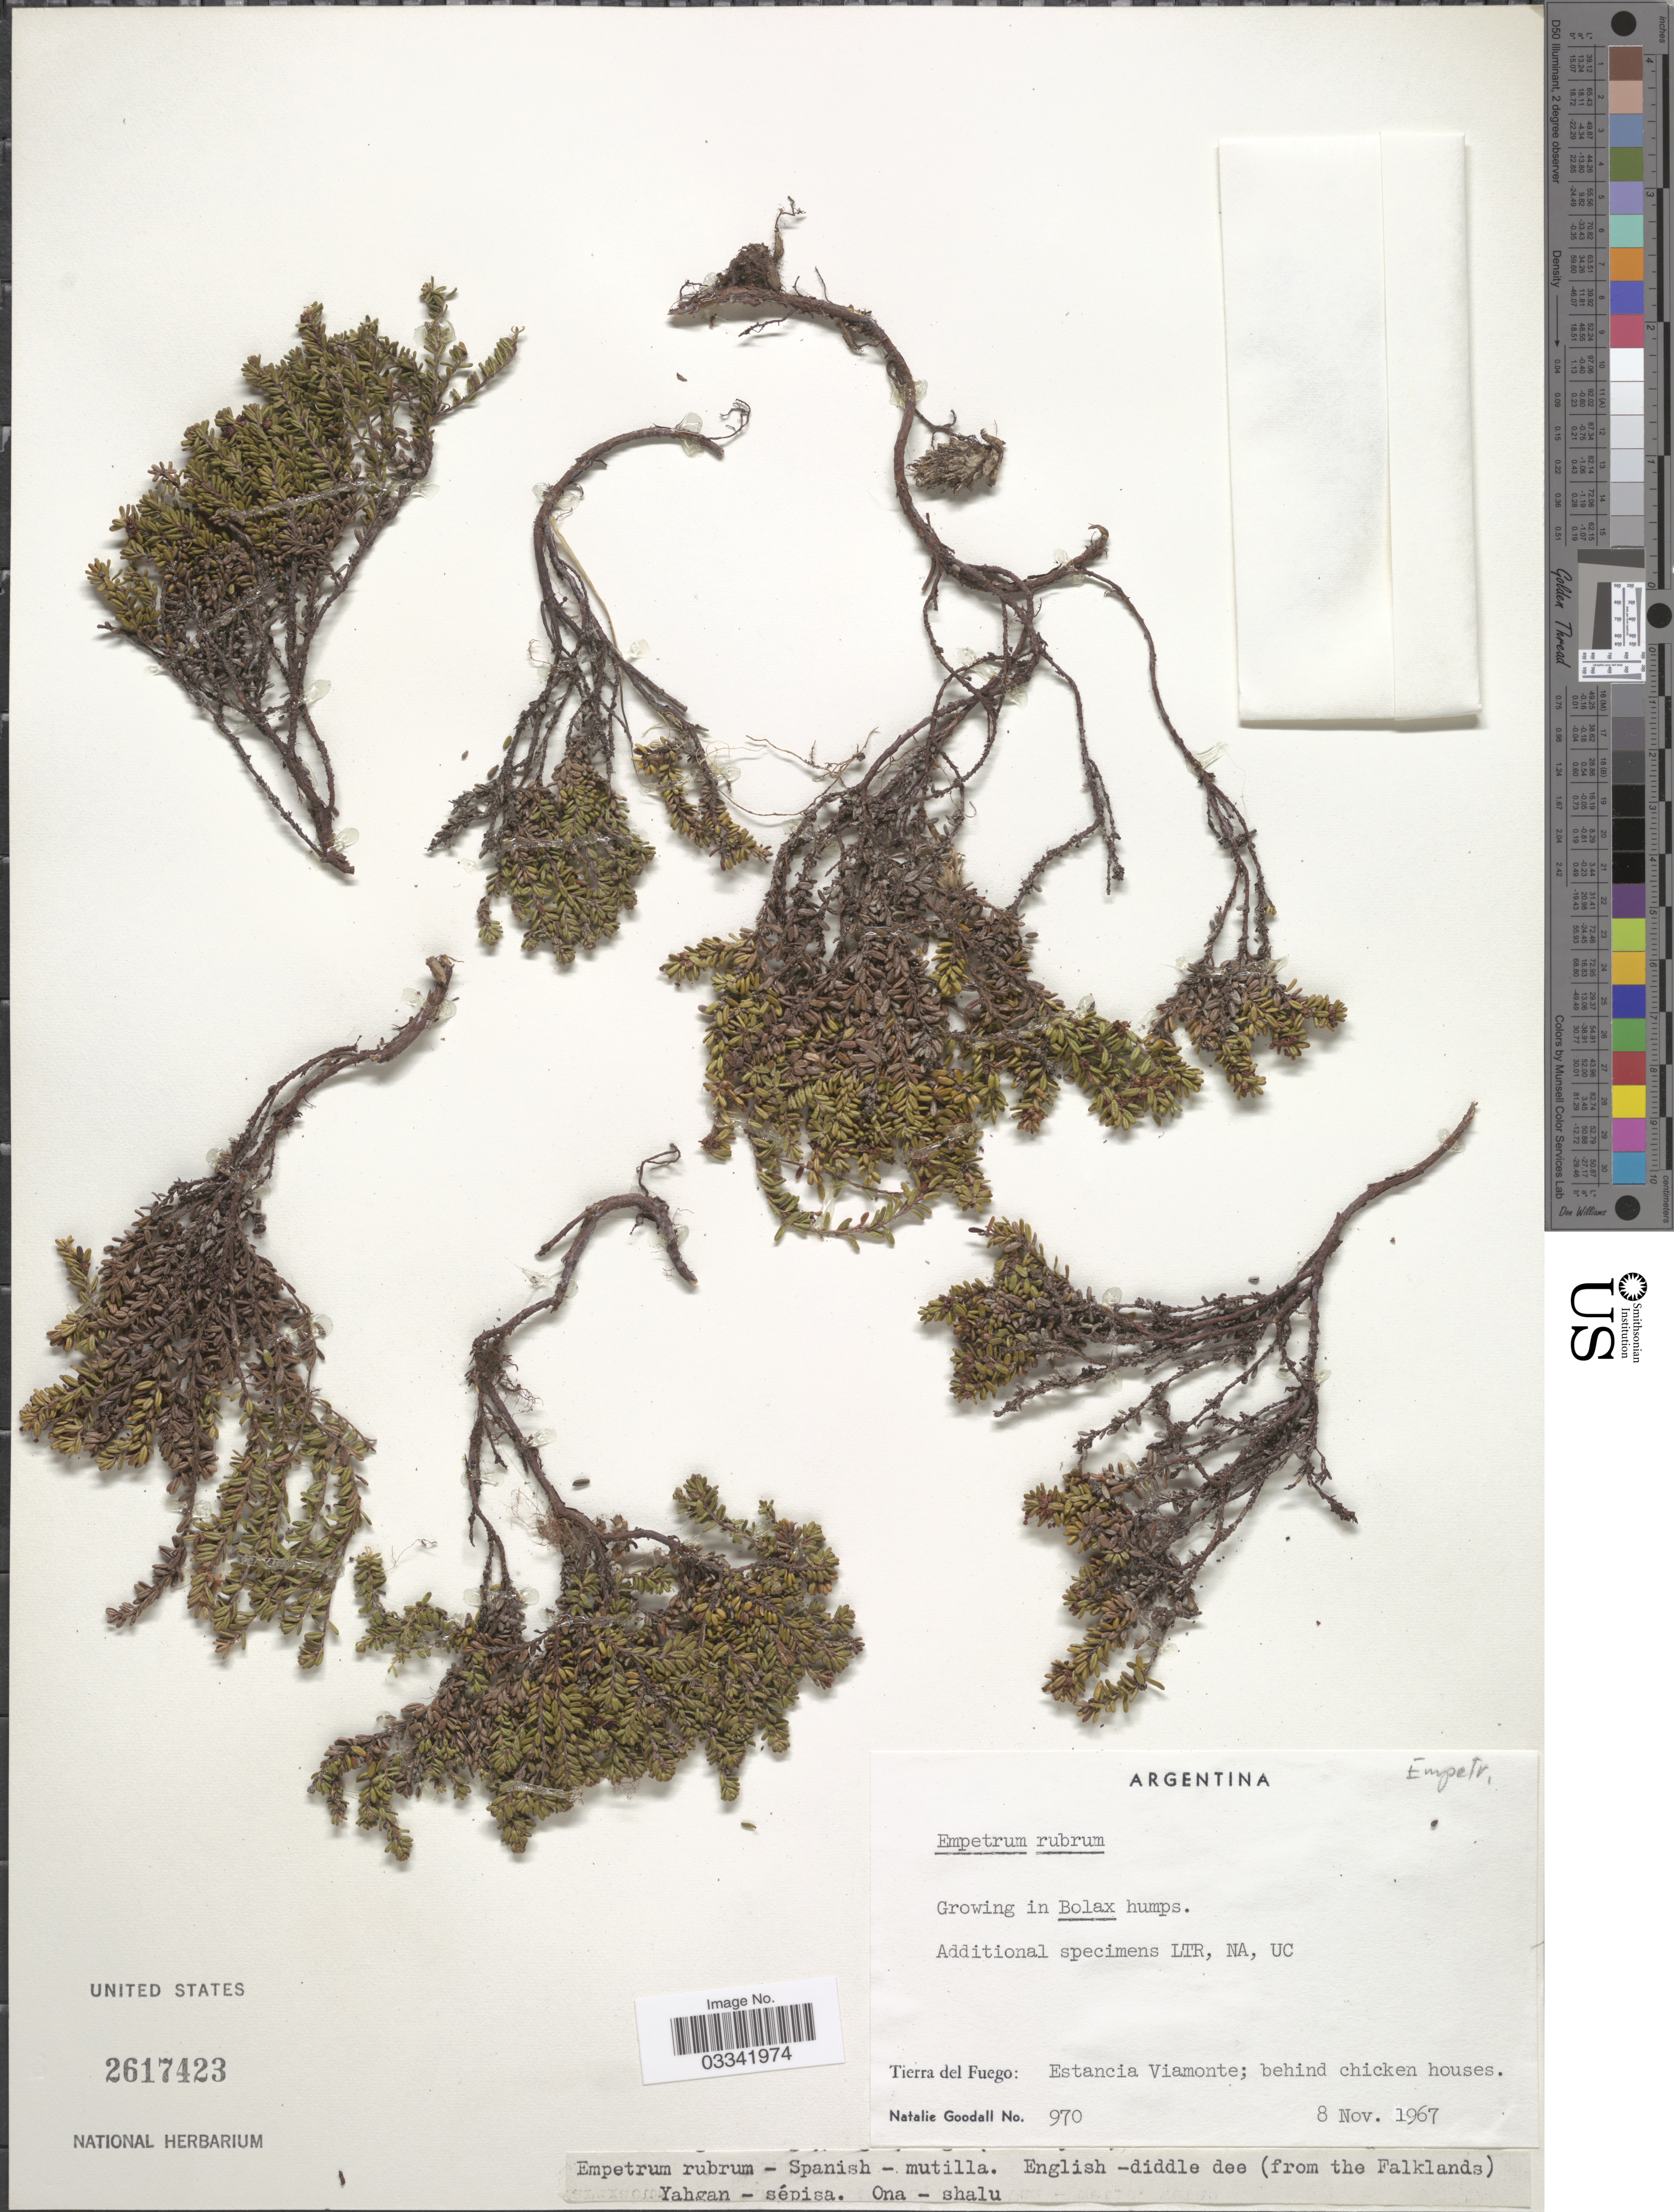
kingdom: Plantae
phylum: Tracheophyta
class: Magnoliopsida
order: Ericales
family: Ericaceae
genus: Empetrum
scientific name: Empetrum rubrum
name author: Vahl ex Willd.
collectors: N. Goodall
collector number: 970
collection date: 1967-11-08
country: Argentina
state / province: Tierra del Fuego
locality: Estancia Viamonte; behind chicken houses.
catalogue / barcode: US 2617423